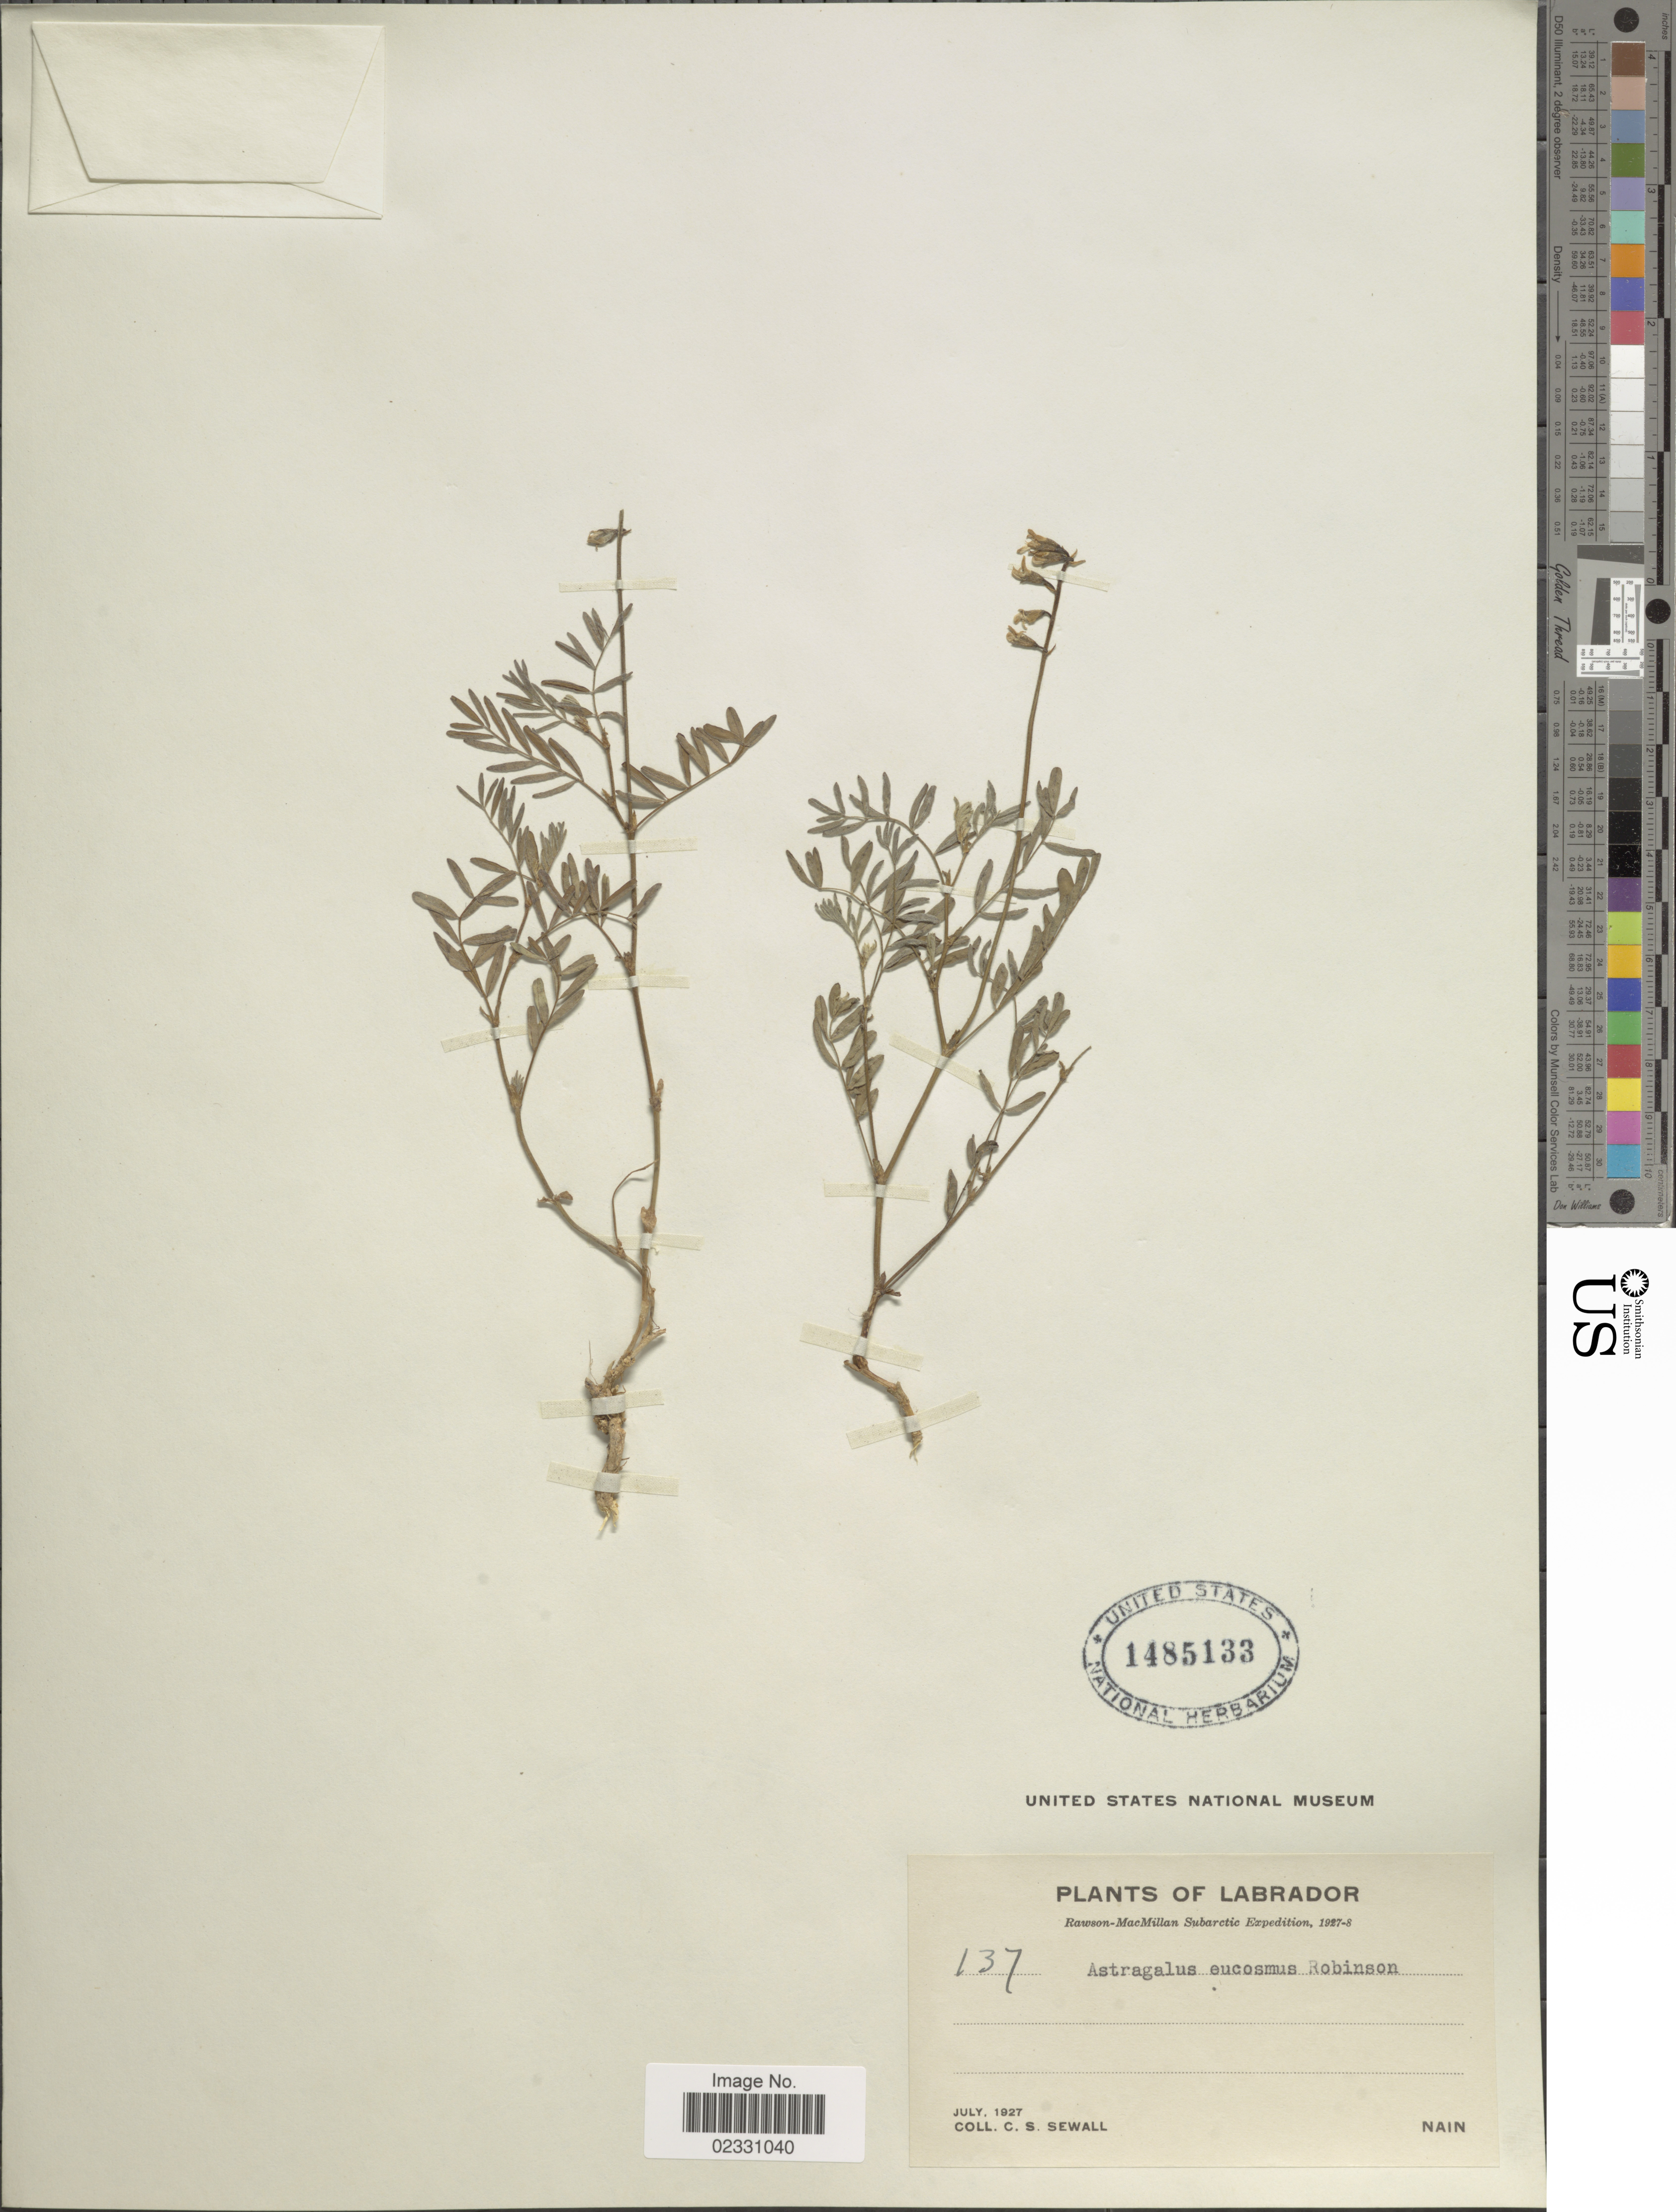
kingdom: Plantae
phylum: Tracheophyta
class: Magnoliopsida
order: Fabales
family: Fabaceae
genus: Astragalus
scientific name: Astragalus eucosmus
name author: B.L. Rob.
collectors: C. Sewall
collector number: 137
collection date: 1927-07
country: Canada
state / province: Newfoundland and Labrador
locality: Labrador, Nain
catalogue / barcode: US 1485133